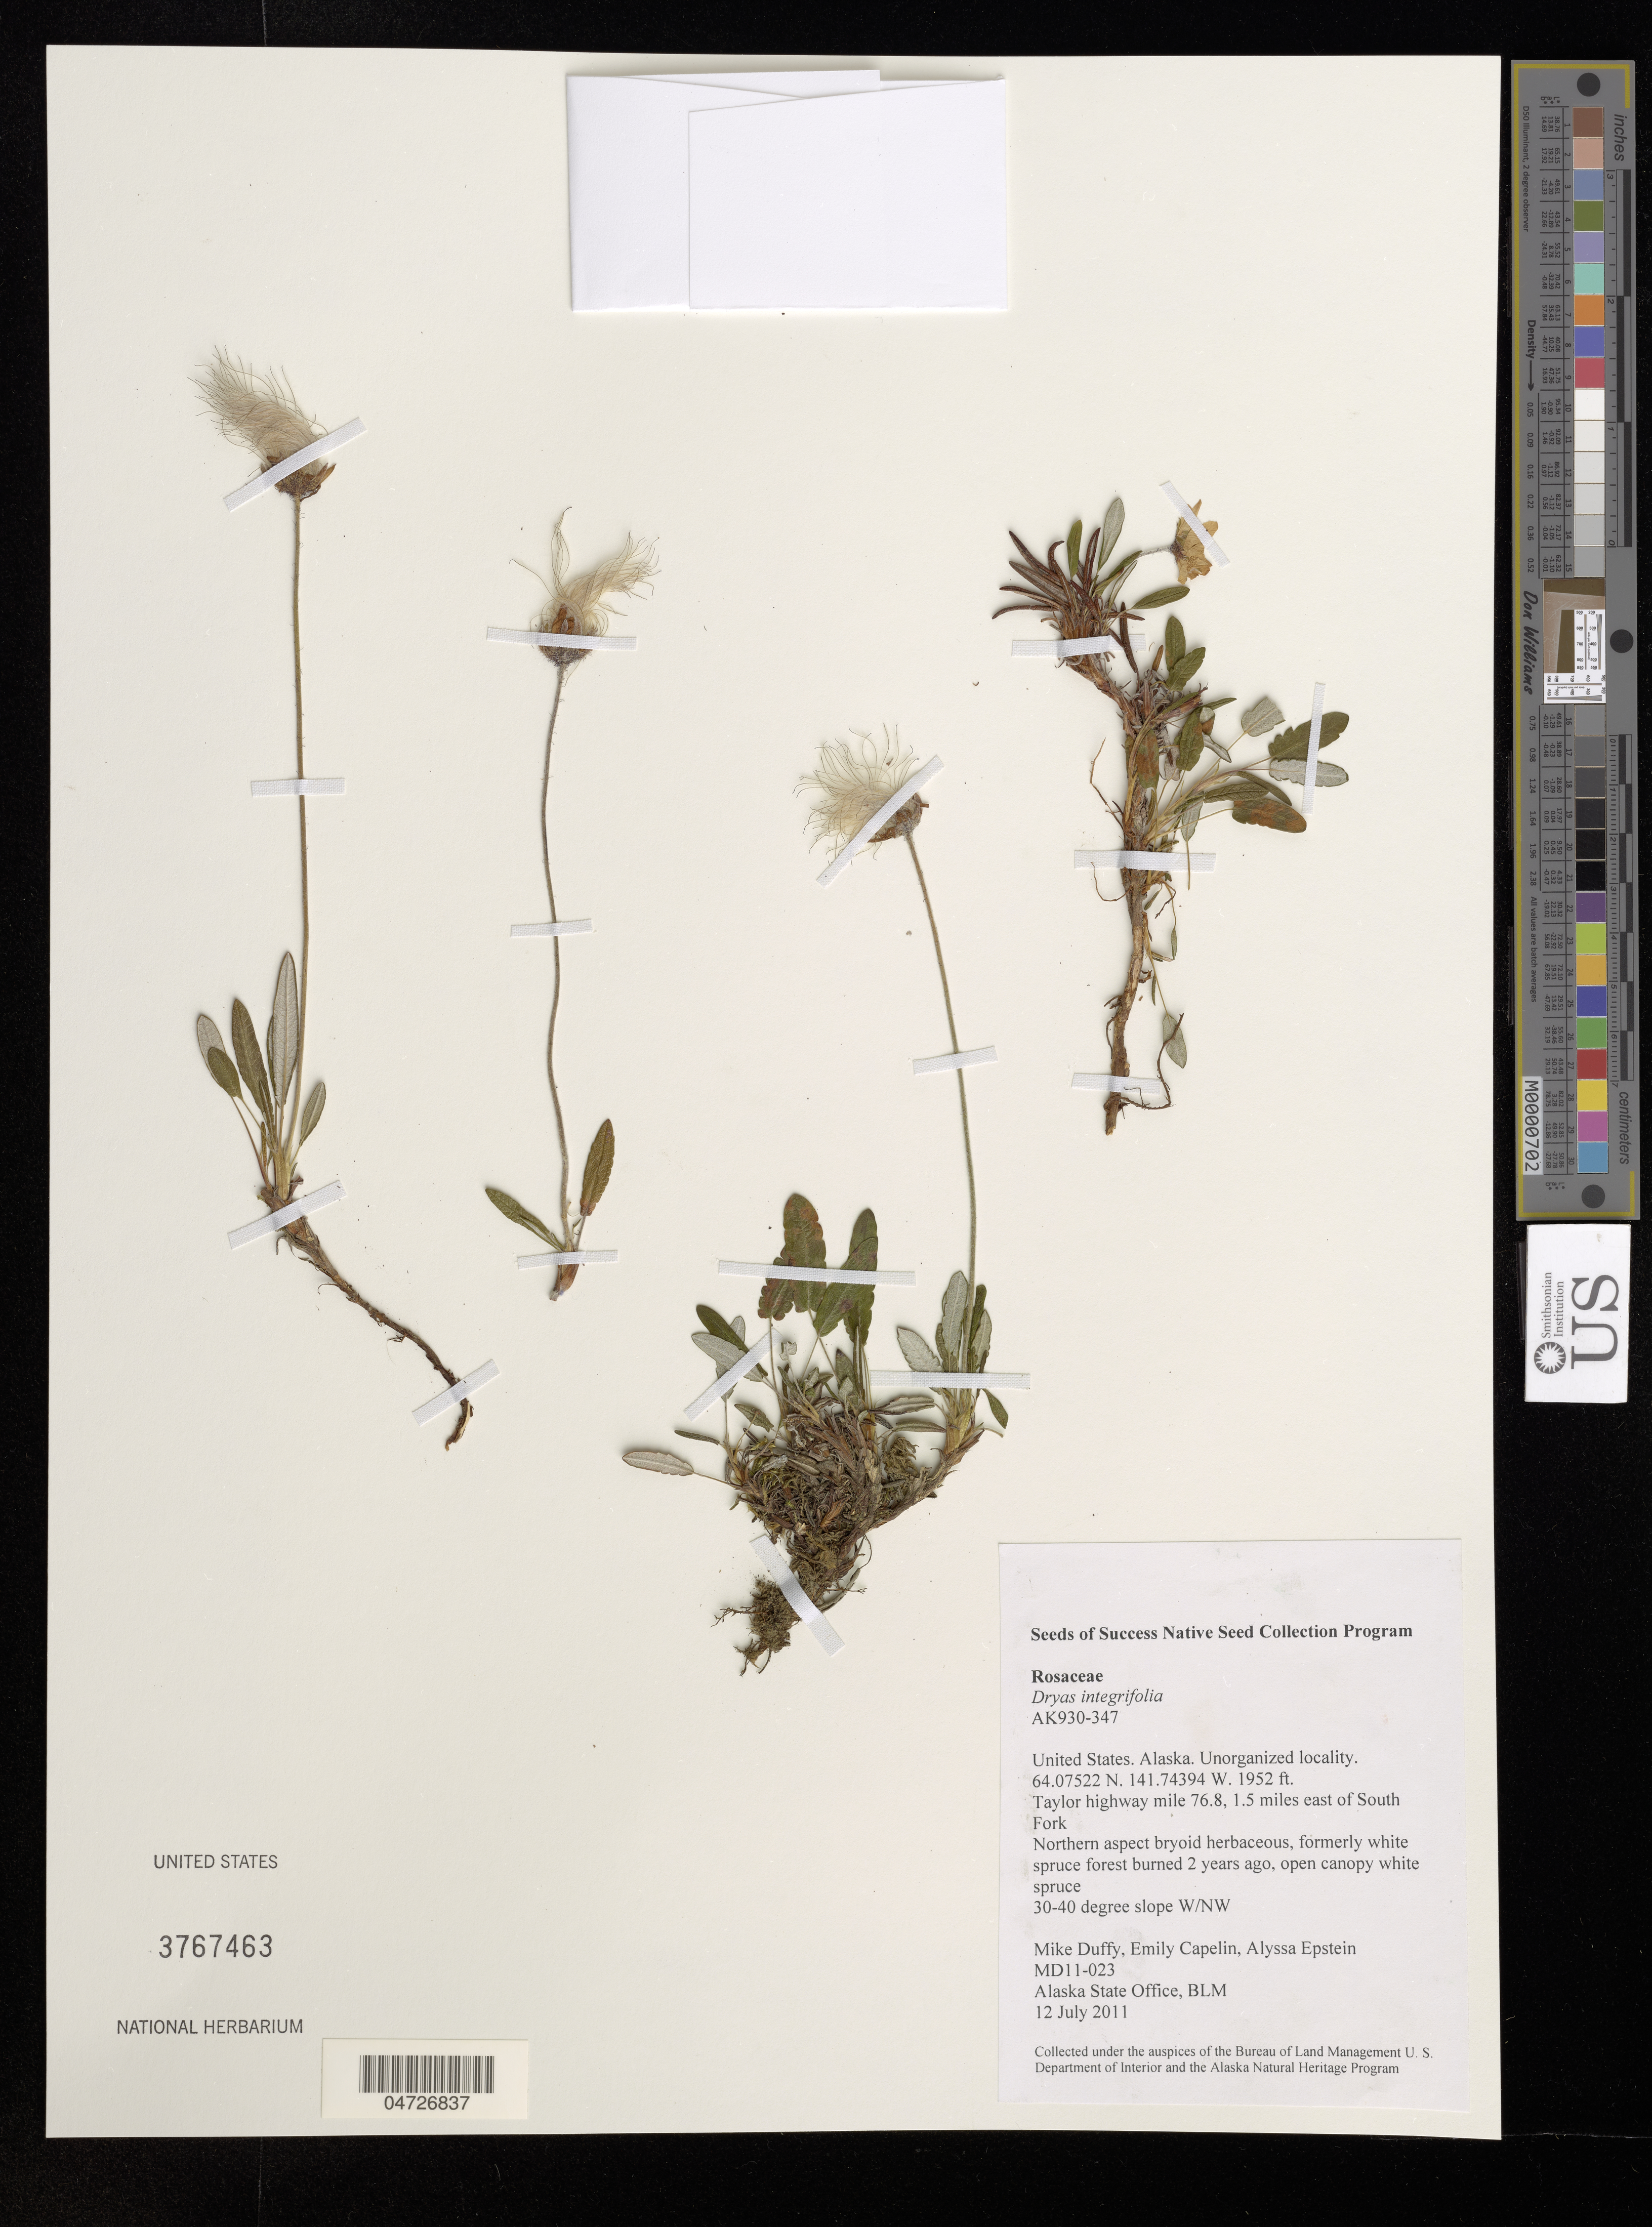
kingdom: Plantae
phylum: Tracheophyta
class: Magnoliopsida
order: Rosales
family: Rosaceae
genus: Dryas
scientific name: Dryas integrifolia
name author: Vahl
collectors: M. Duffy, E. Capelin & A. Epstein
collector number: MD11-023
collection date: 2011-07-12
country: United States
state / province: Alaska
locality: Unorganized locality. Taylor highway mile 76.8, 1.5 miles east of South Fork.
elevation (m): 595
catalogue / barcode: US 3767463